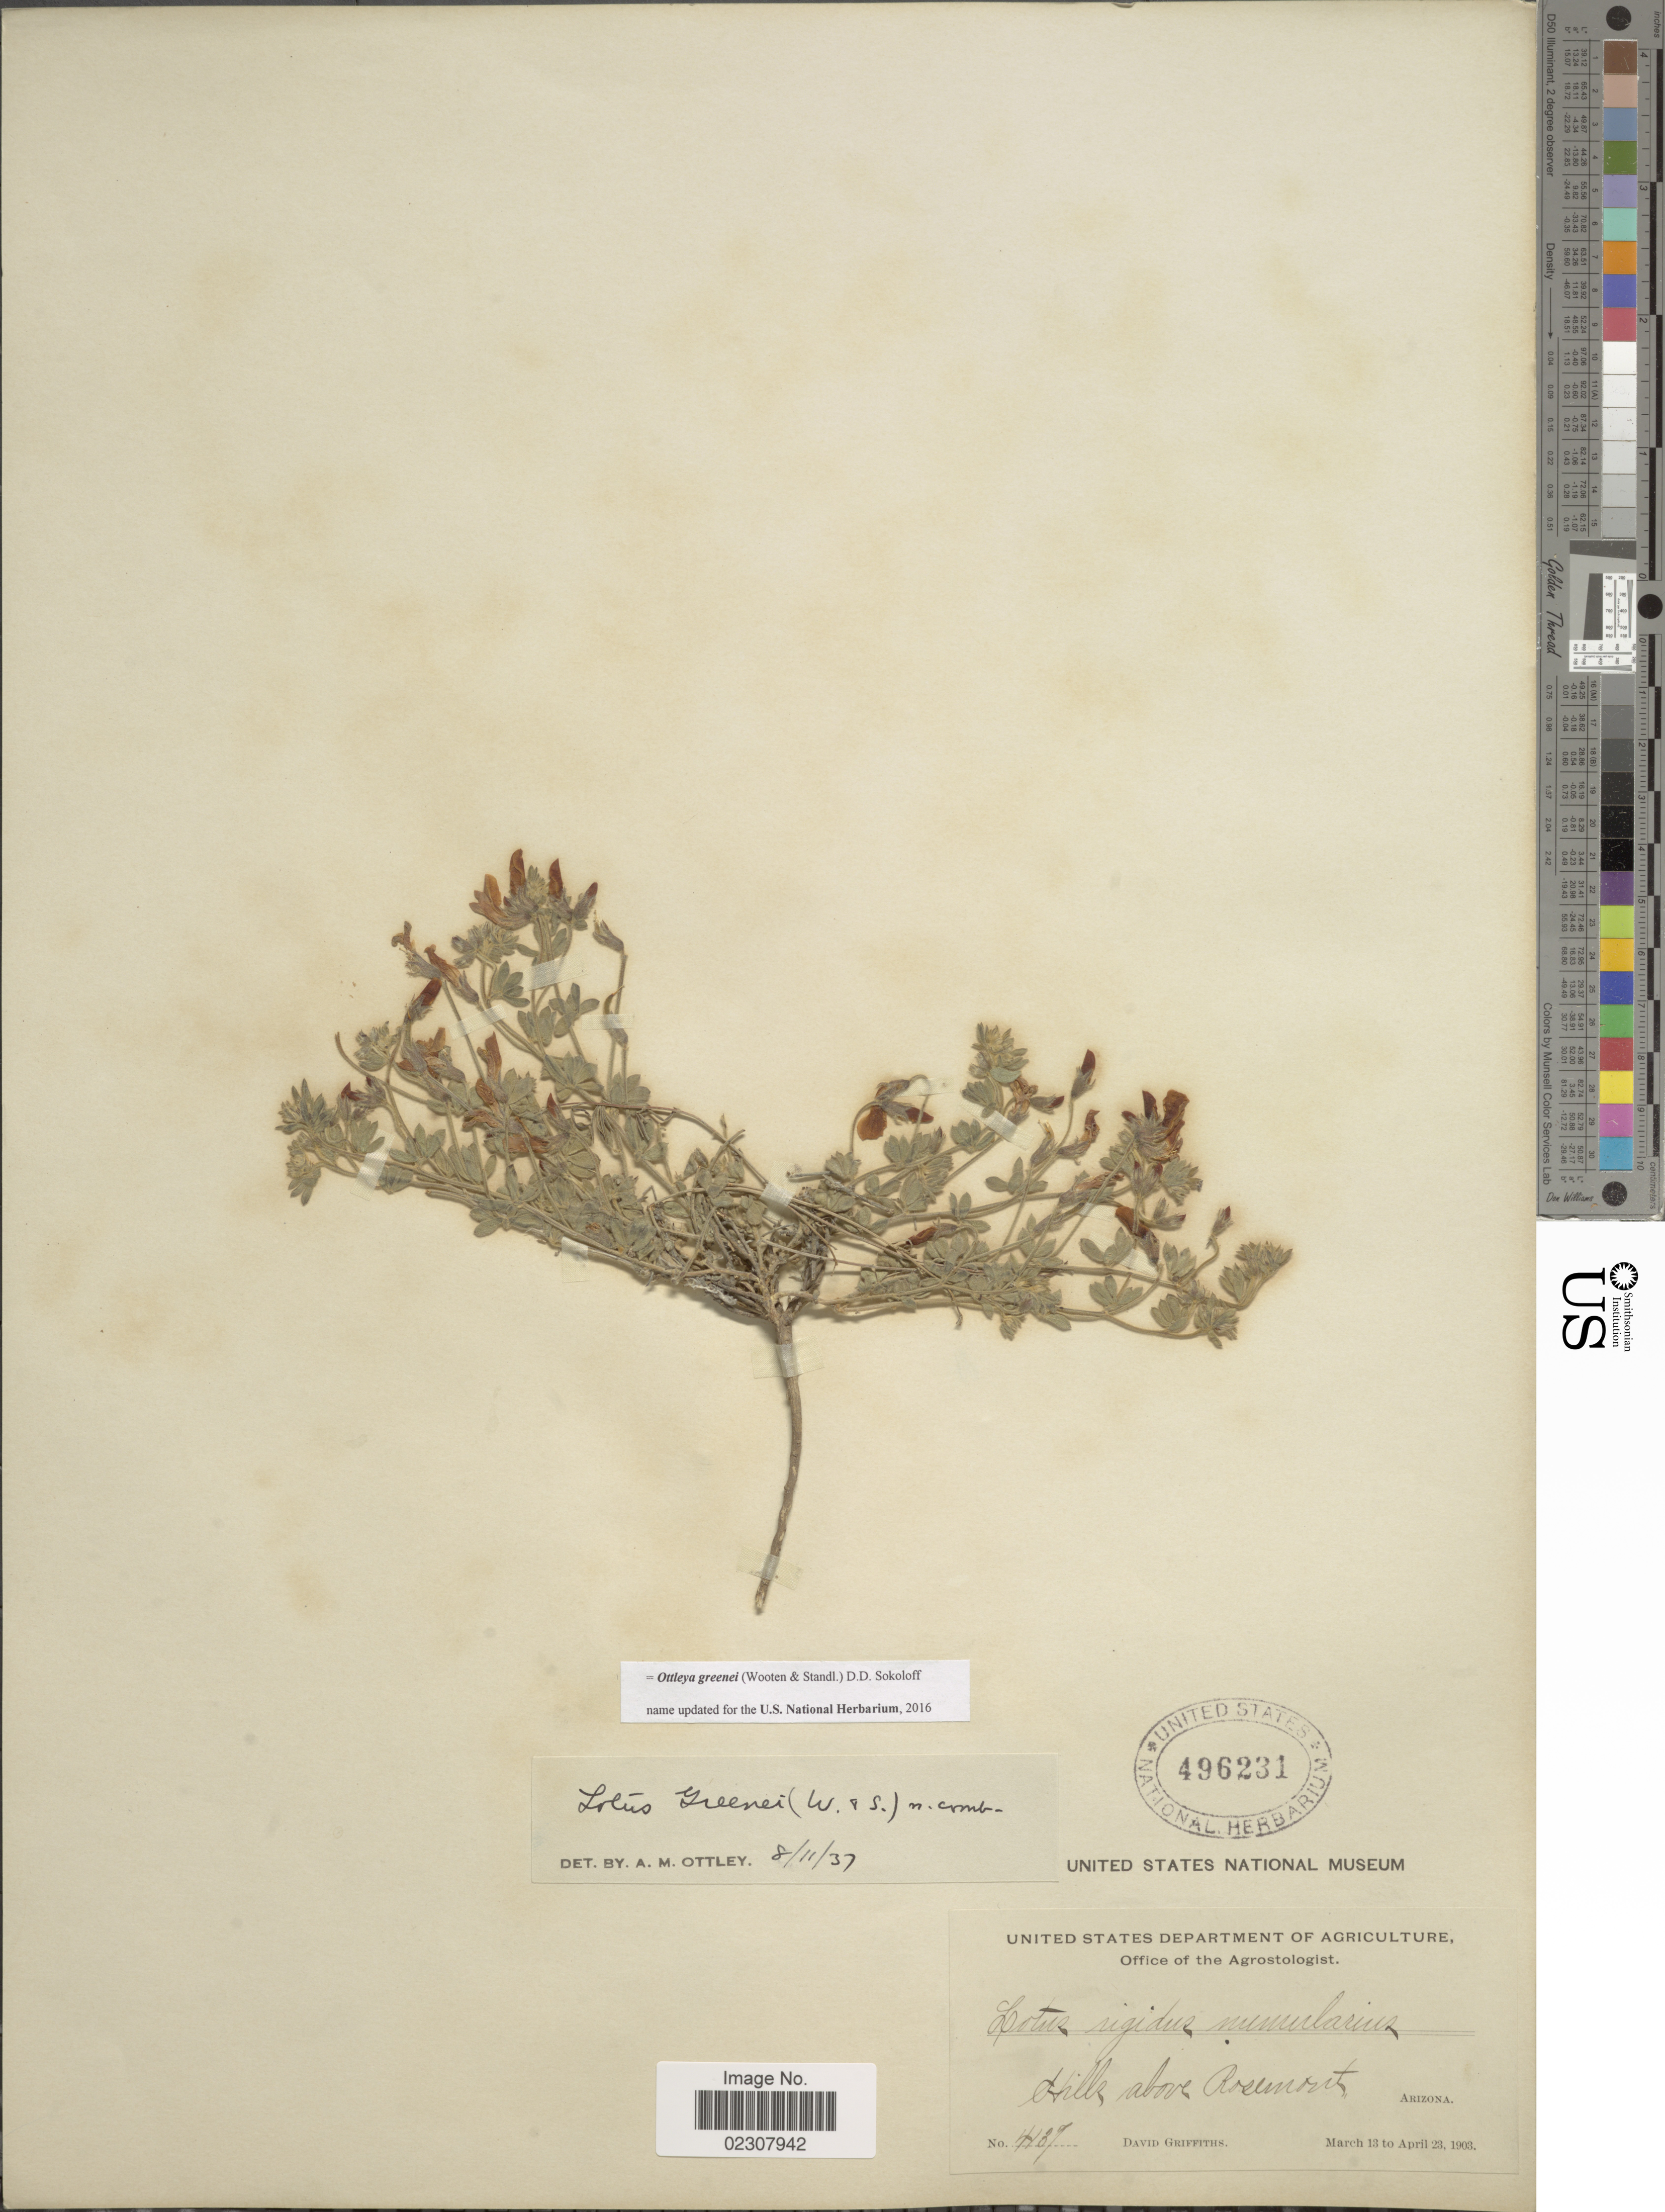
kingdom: Plantae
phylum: Tracheophyta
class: Magnoliopsida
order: Fabales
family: Fabaceae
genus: Ottleya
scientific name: Ottleya greenei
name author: (Wooten & Standl.) D.D. Sokoloff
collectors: D. Griffiths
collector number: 4137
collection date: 1903-03-13/1903-04-23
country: United States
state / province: Arizona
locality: Hills above Rosemont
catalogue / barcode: US 496231